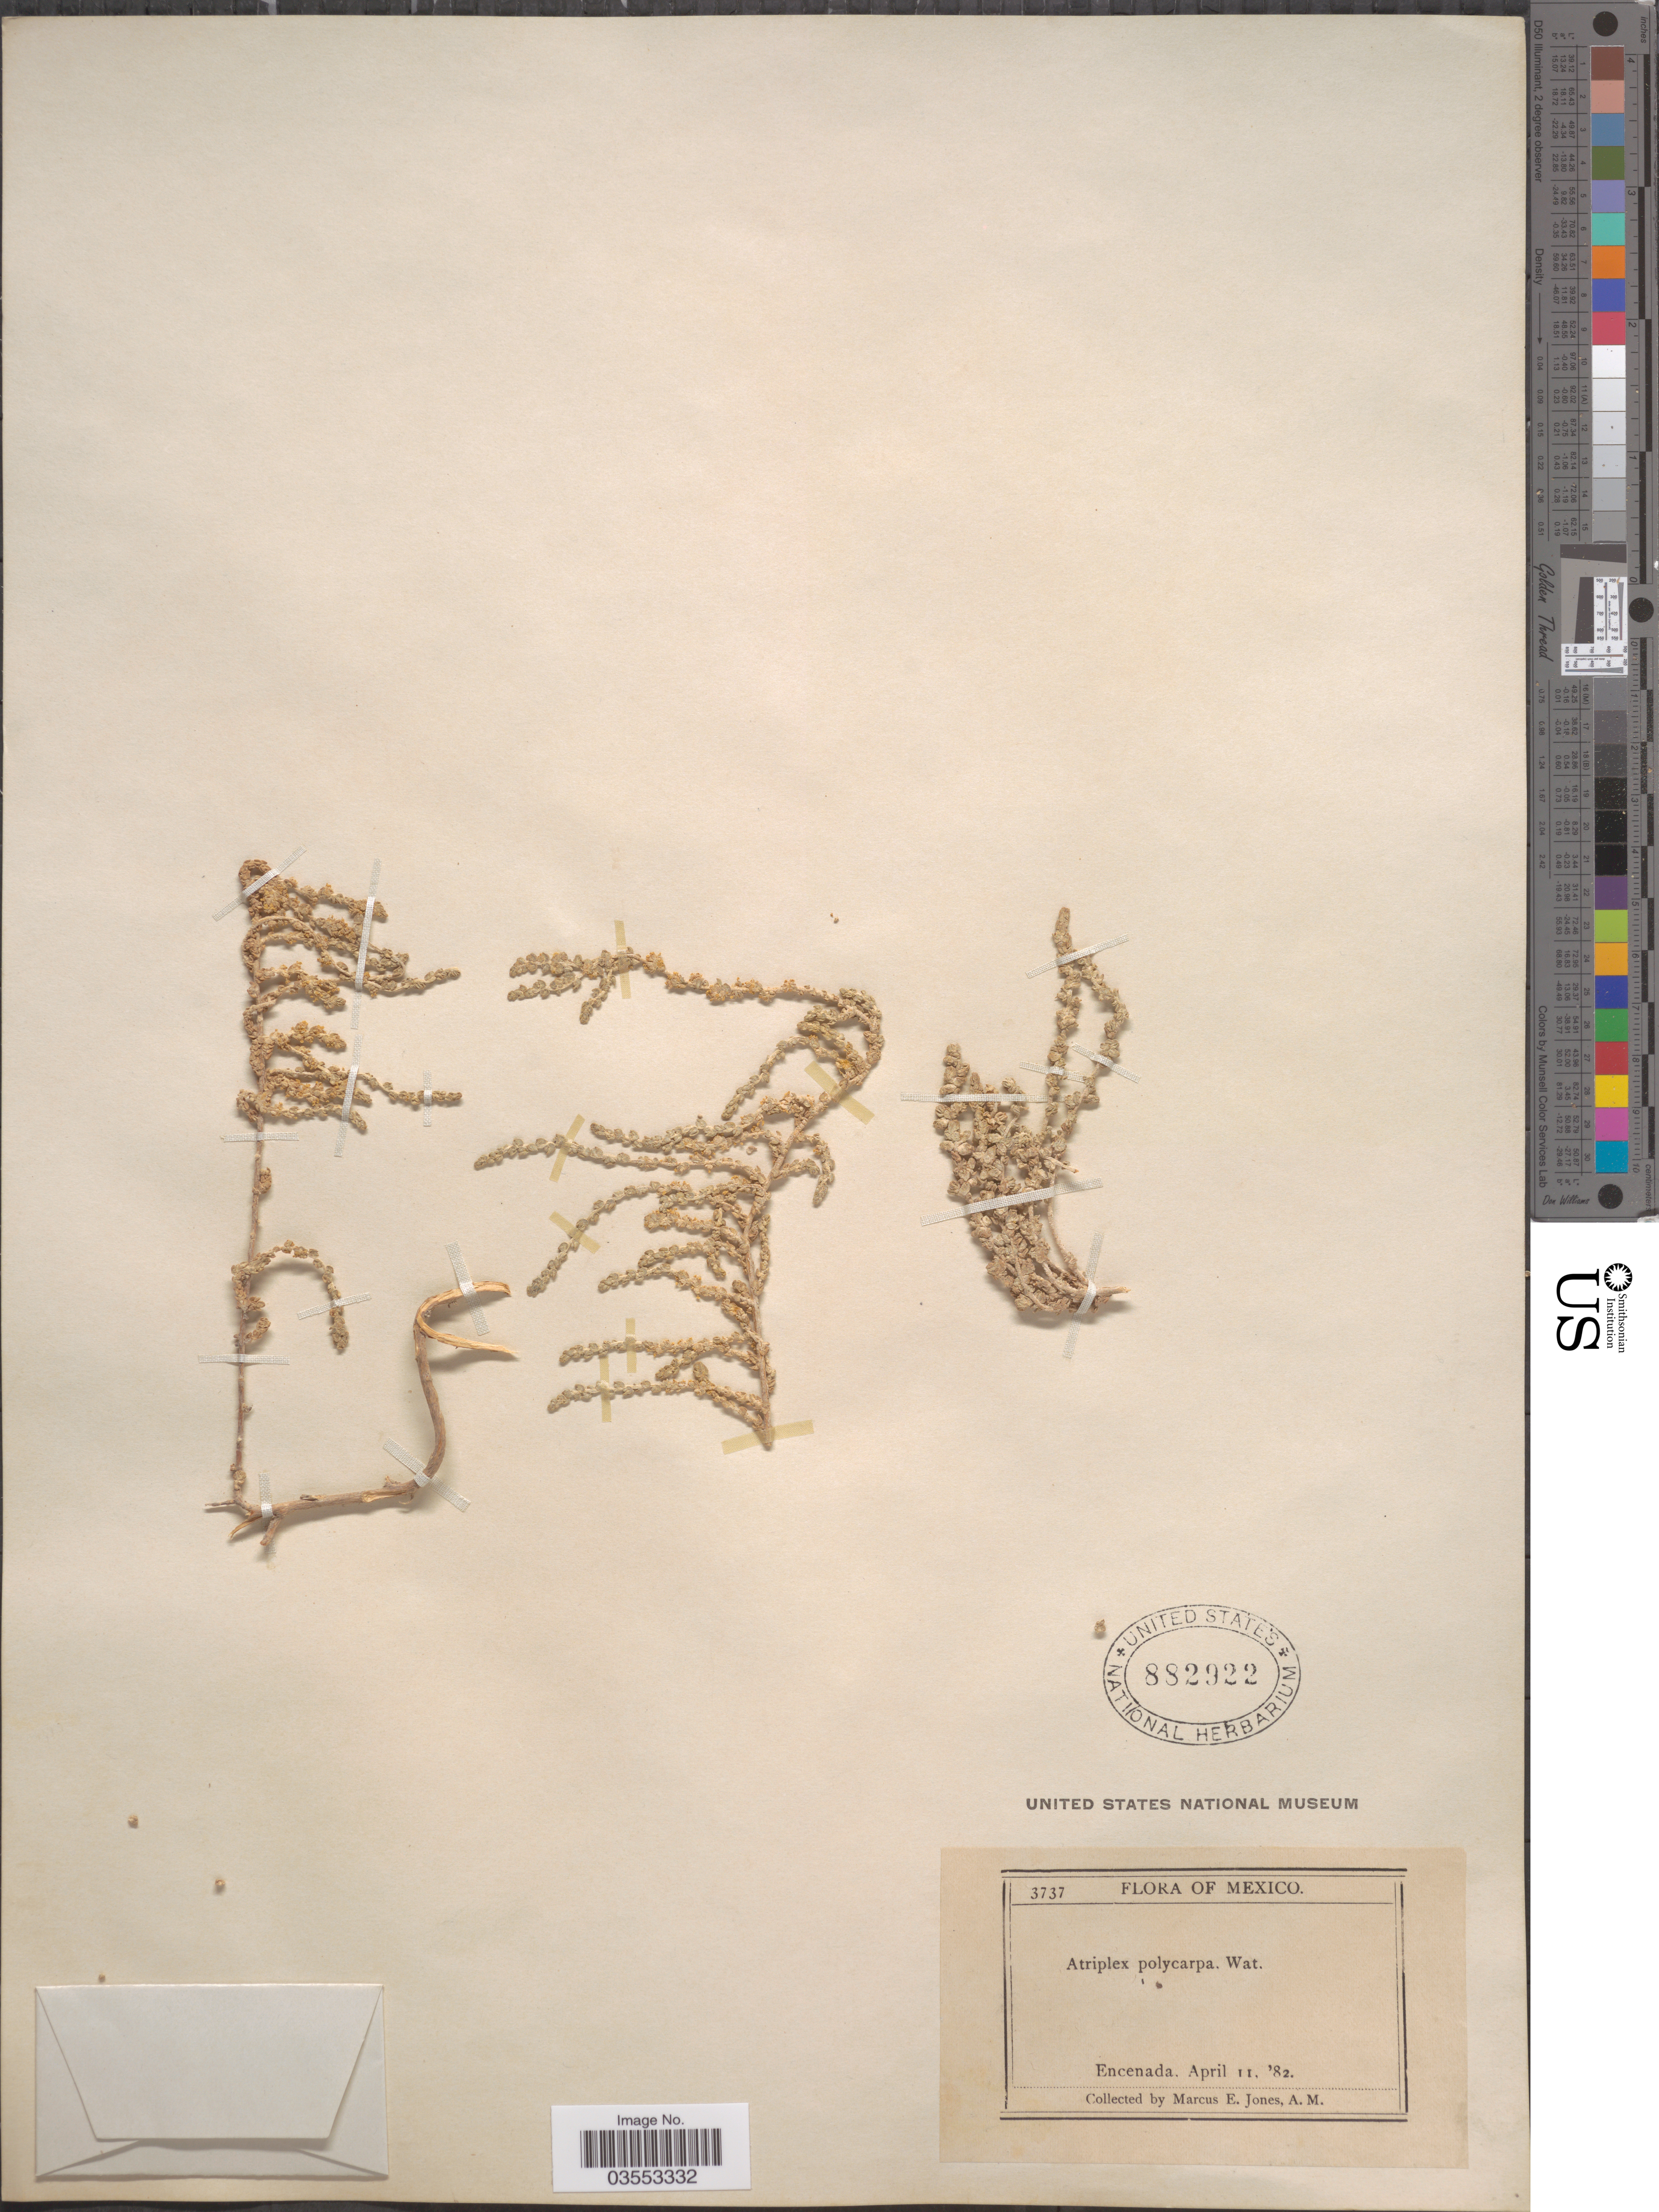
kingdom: Plantae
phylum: Tracheophyta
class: Magnoliopsida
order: Caryophyllales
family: Amaranthaceae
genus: Atriplex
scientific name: Atriplex julacea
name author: S. Watson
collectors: M. E. Jones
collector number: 3737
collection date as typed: Transcribed d/m/y: 11/4/82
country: Mexico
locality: Encenada.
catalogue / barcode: US 882922